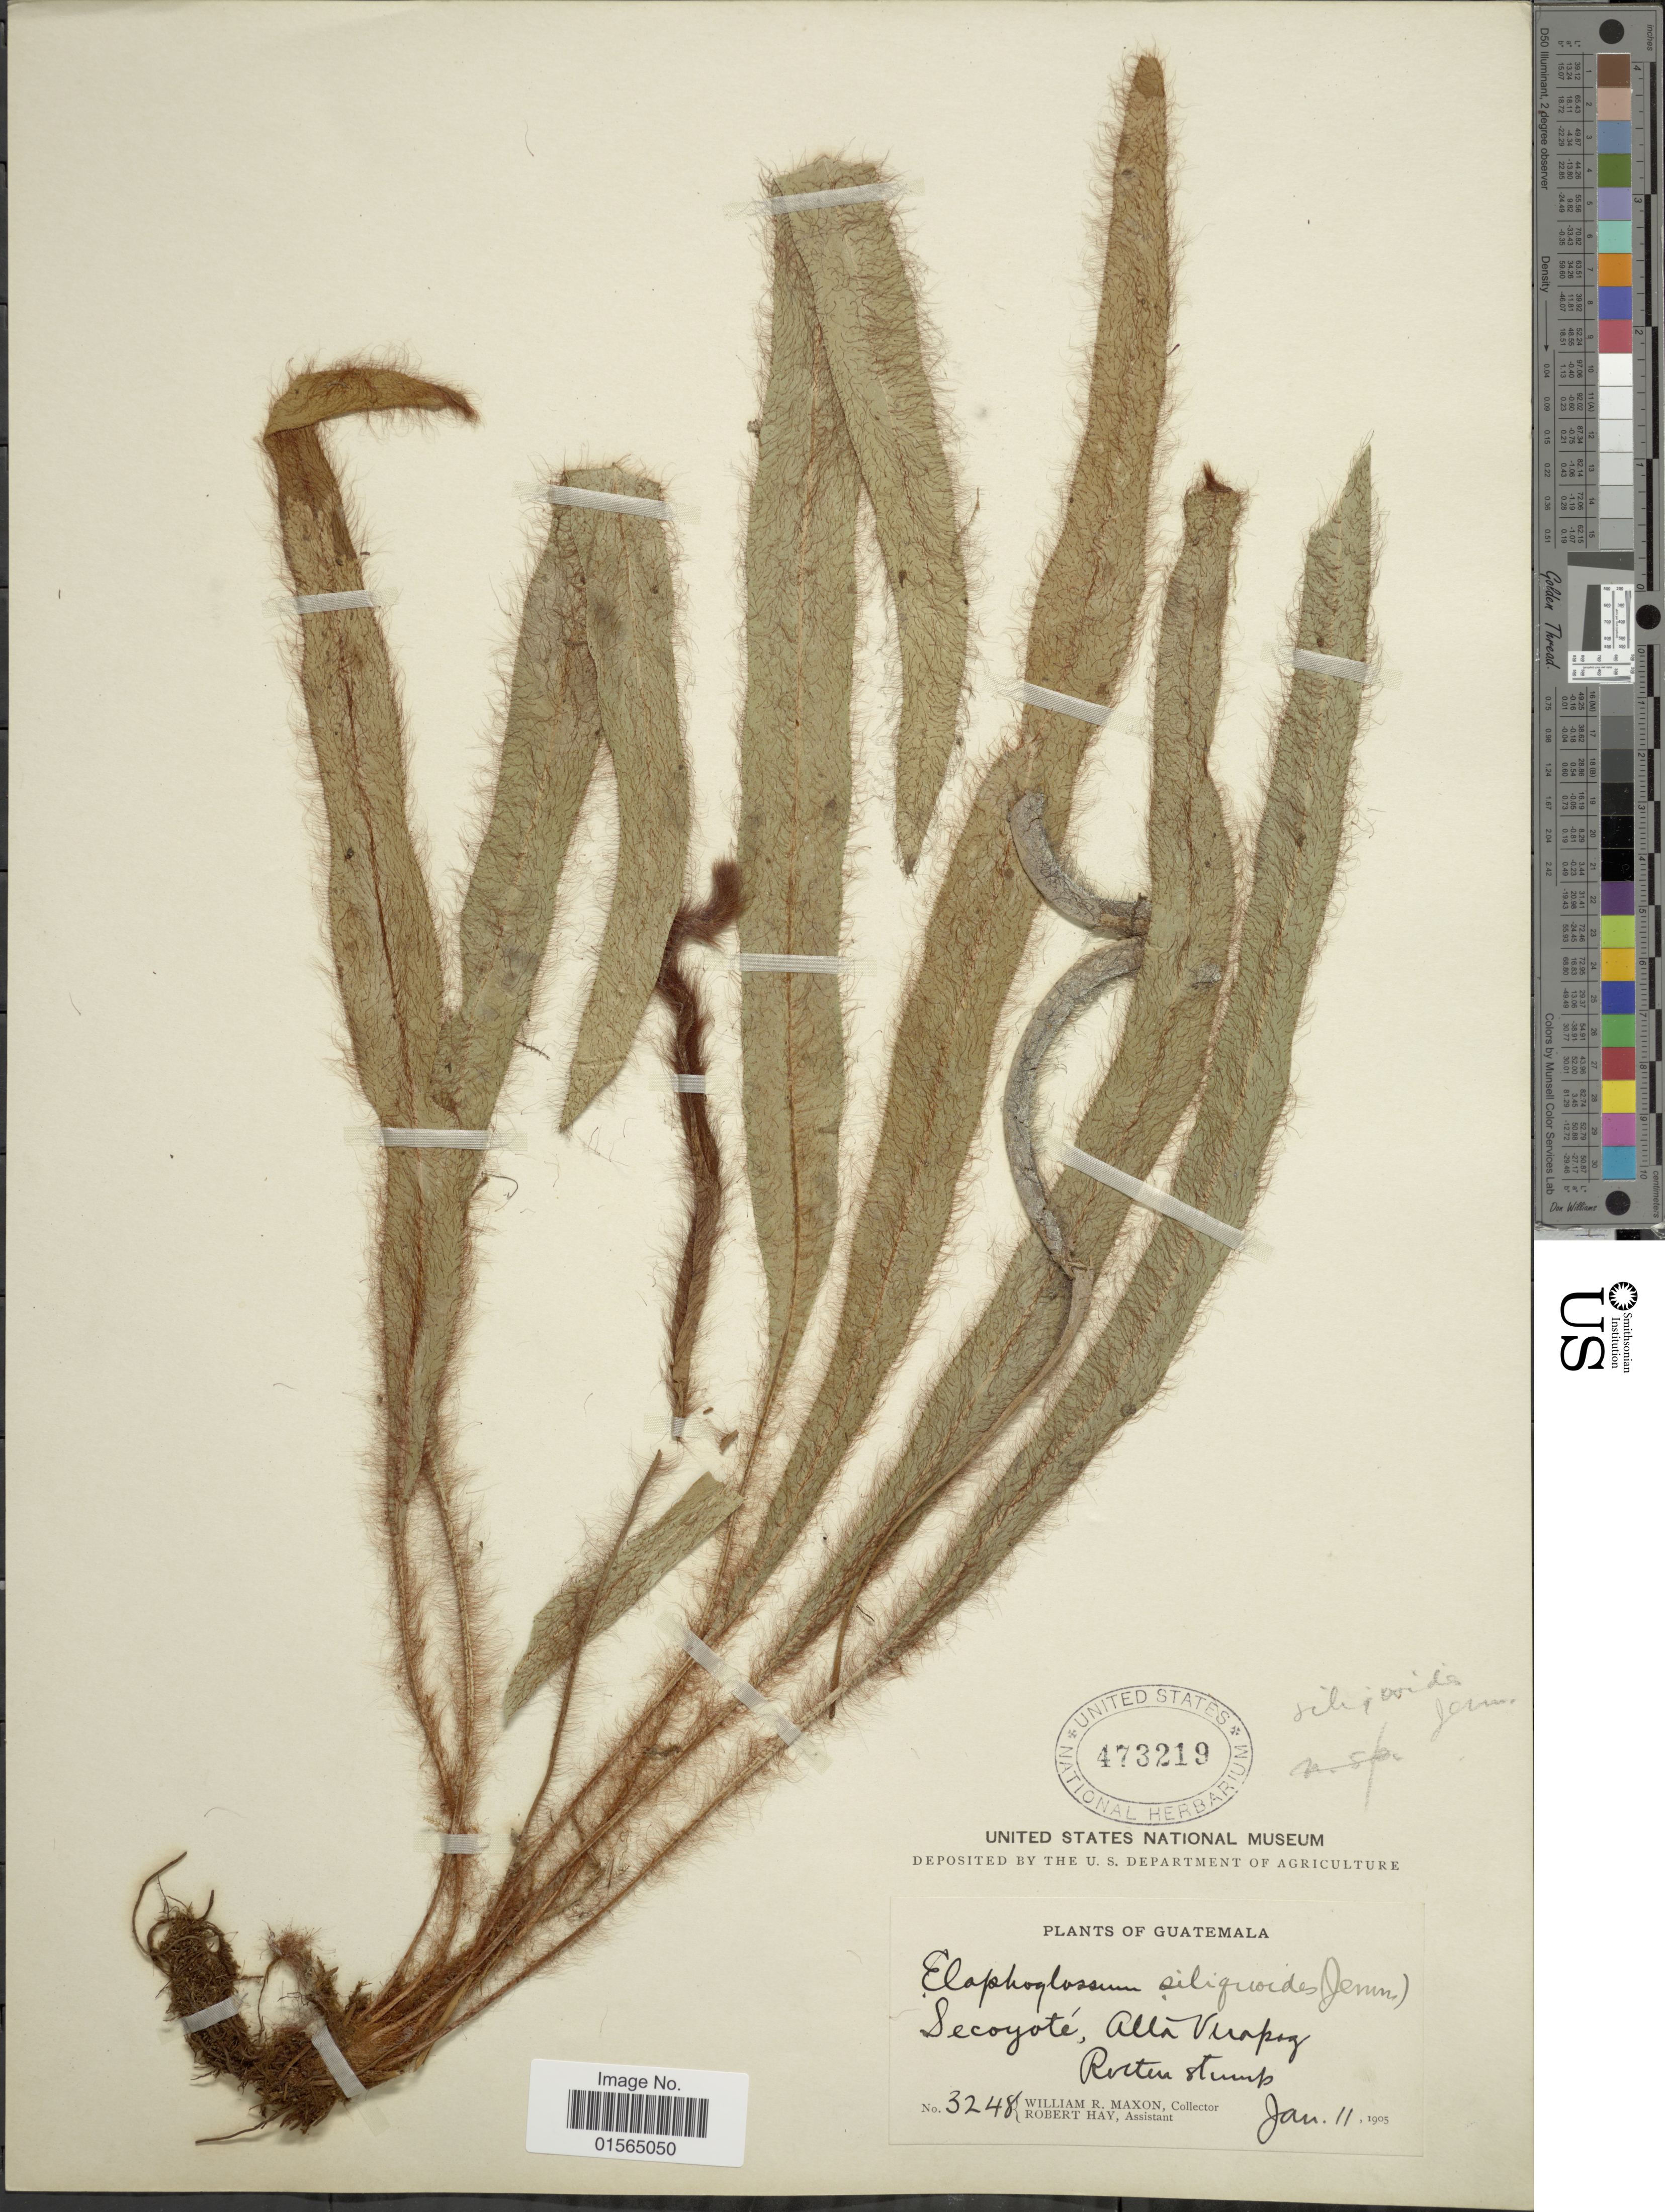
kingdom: Plantae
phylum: Tracheophyta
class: Polypodiopsida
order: Polypodiales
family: Dryopteridaceae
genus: Elaphoglossum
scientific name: Elaphoglossum siliquoides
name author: (Jenman) C. Chr.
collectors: W. R. Maxon & R. H. Hay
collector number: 3248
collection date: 1905-01-11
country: Guatemala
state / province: Alta Verapaz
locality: Secoyote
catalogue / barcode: US 473219